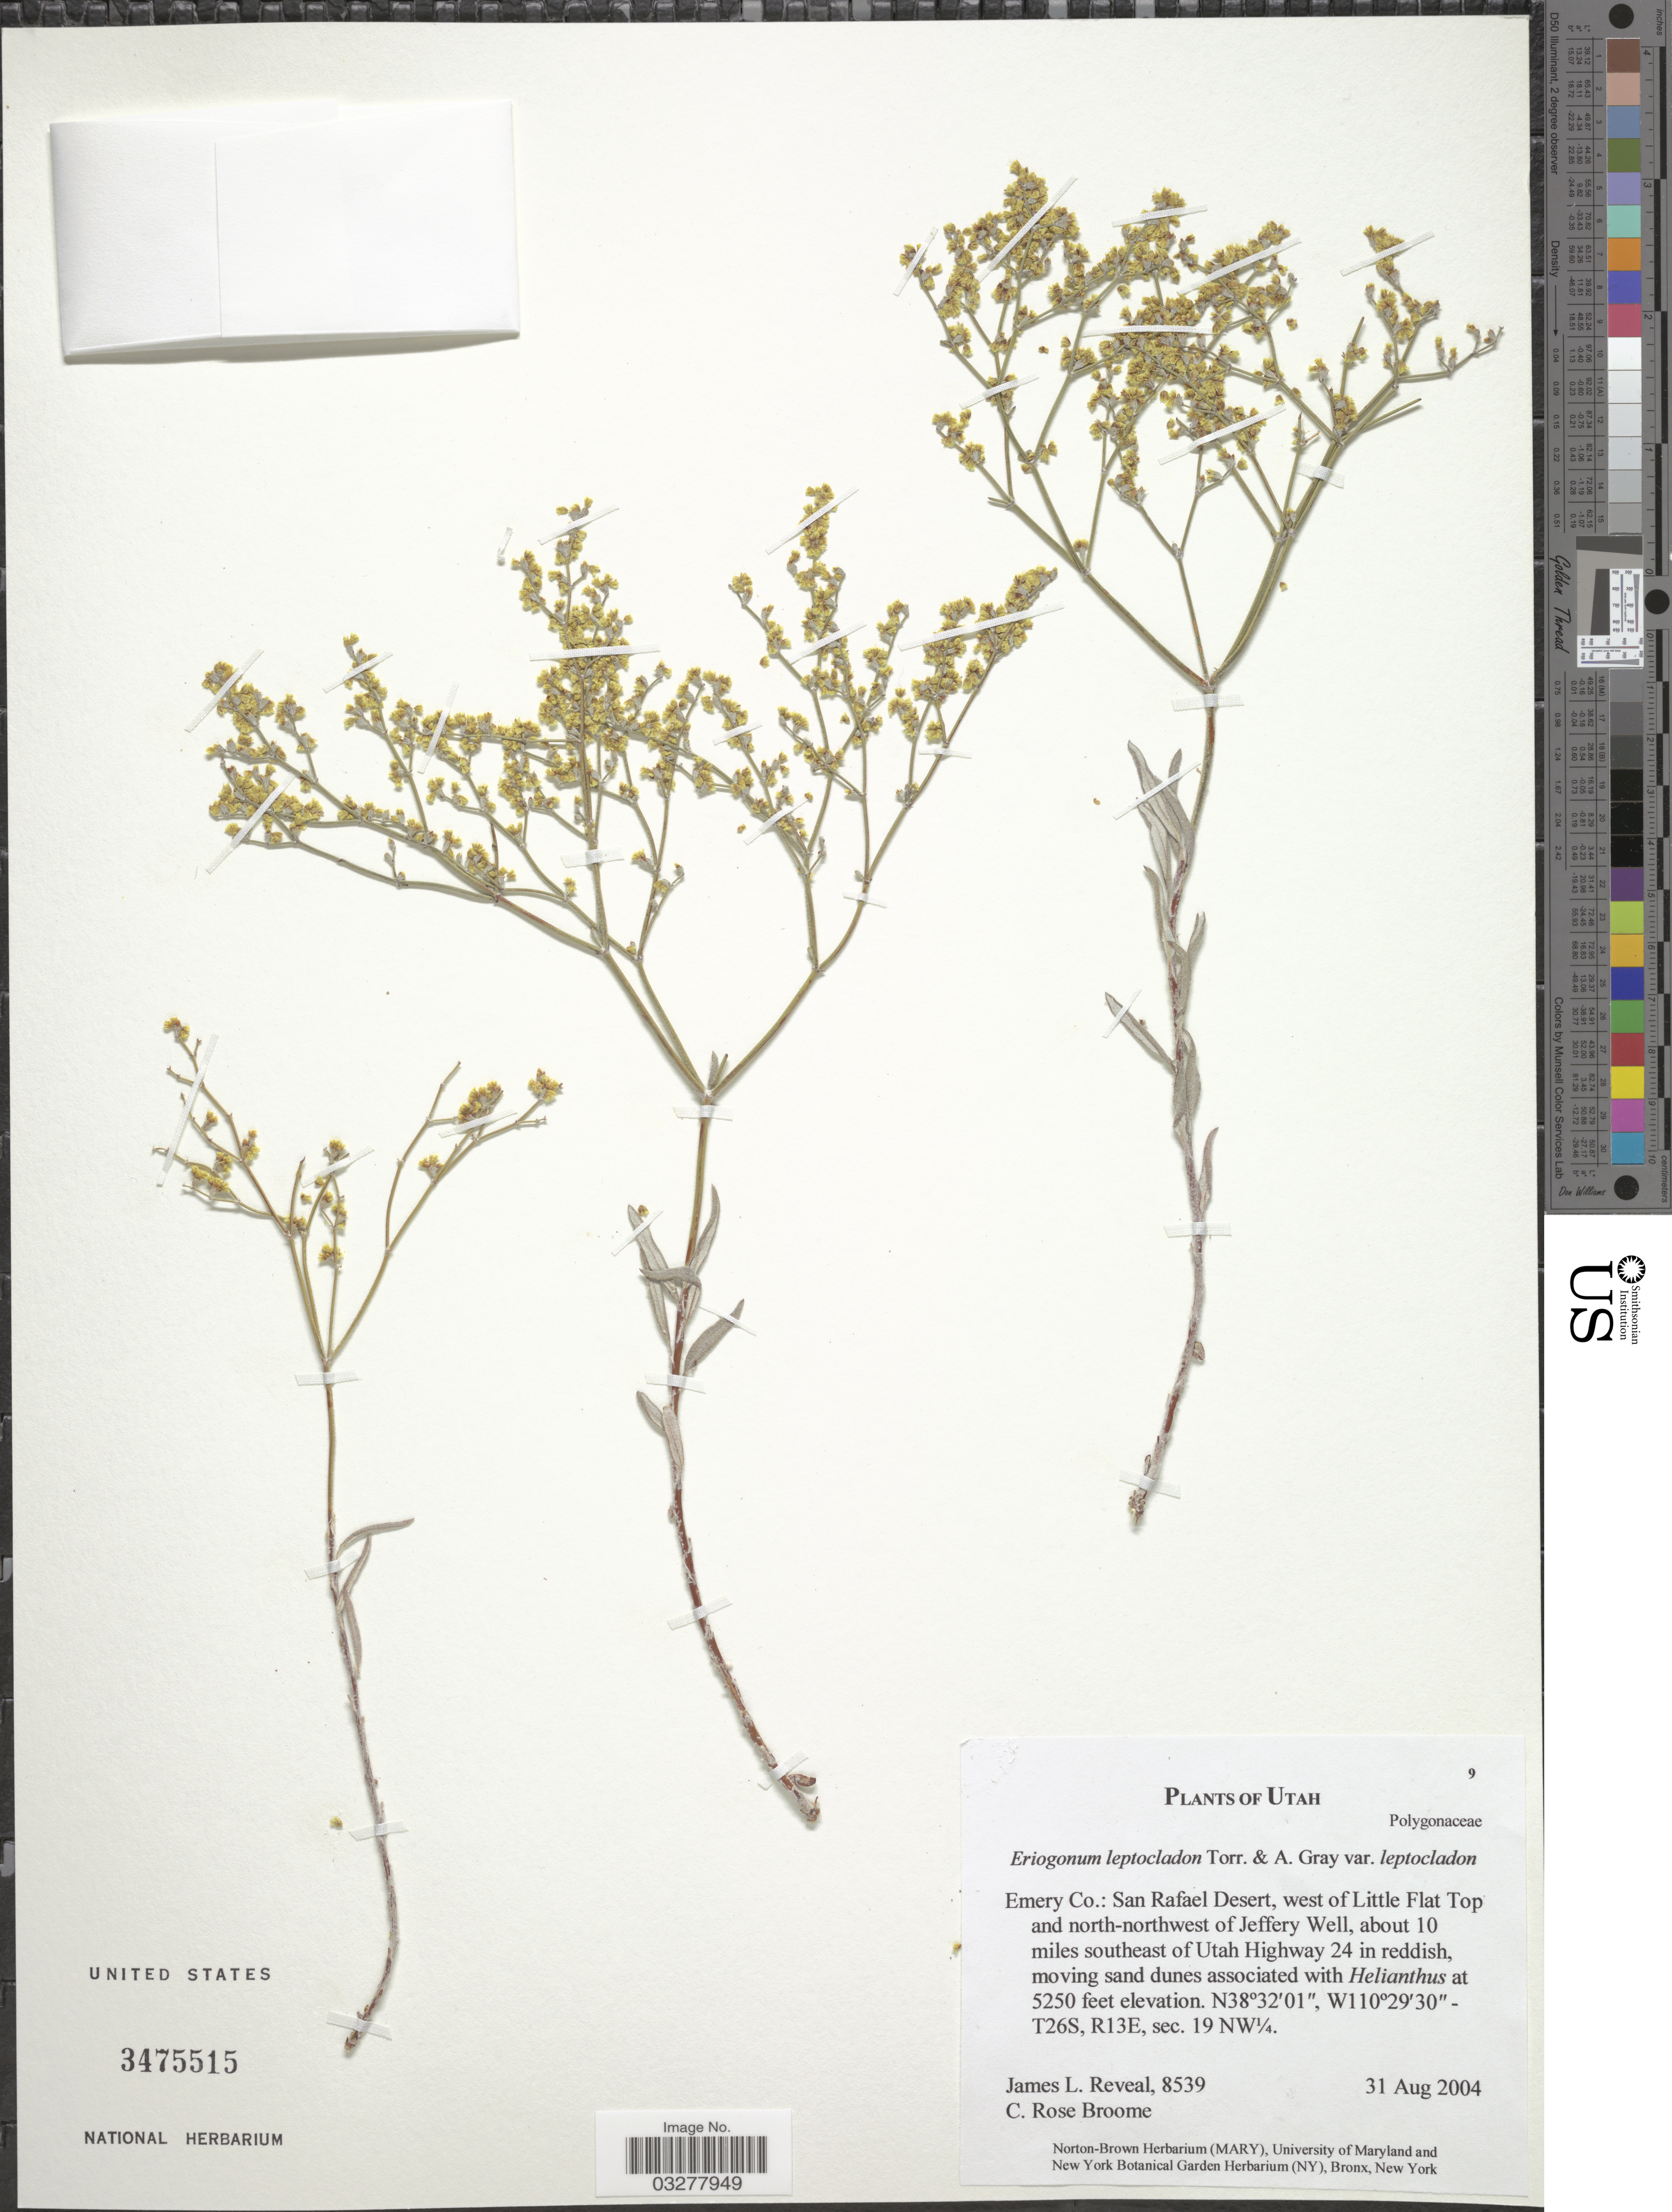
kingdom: Plantae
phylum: Tracheophyta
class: Magnoliopsida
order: Caryophyllales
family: Polygonaceae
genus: Eriogonum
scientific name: Eriogonum leptocladon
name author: Torr. & A. Gray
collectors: J. L. Reveal & C. R. Broome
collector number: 8539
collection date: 2004-08-31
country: United States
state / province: Utah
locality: Emery Co.: San Rafael Desert, west of Little Flat Top and north-northwest of Jeffery Well, about 10 miles southwest of Utah Highway 24. T26S, R13E, sec. 19 NW¼.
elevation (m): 1600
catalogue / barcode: US 3475515